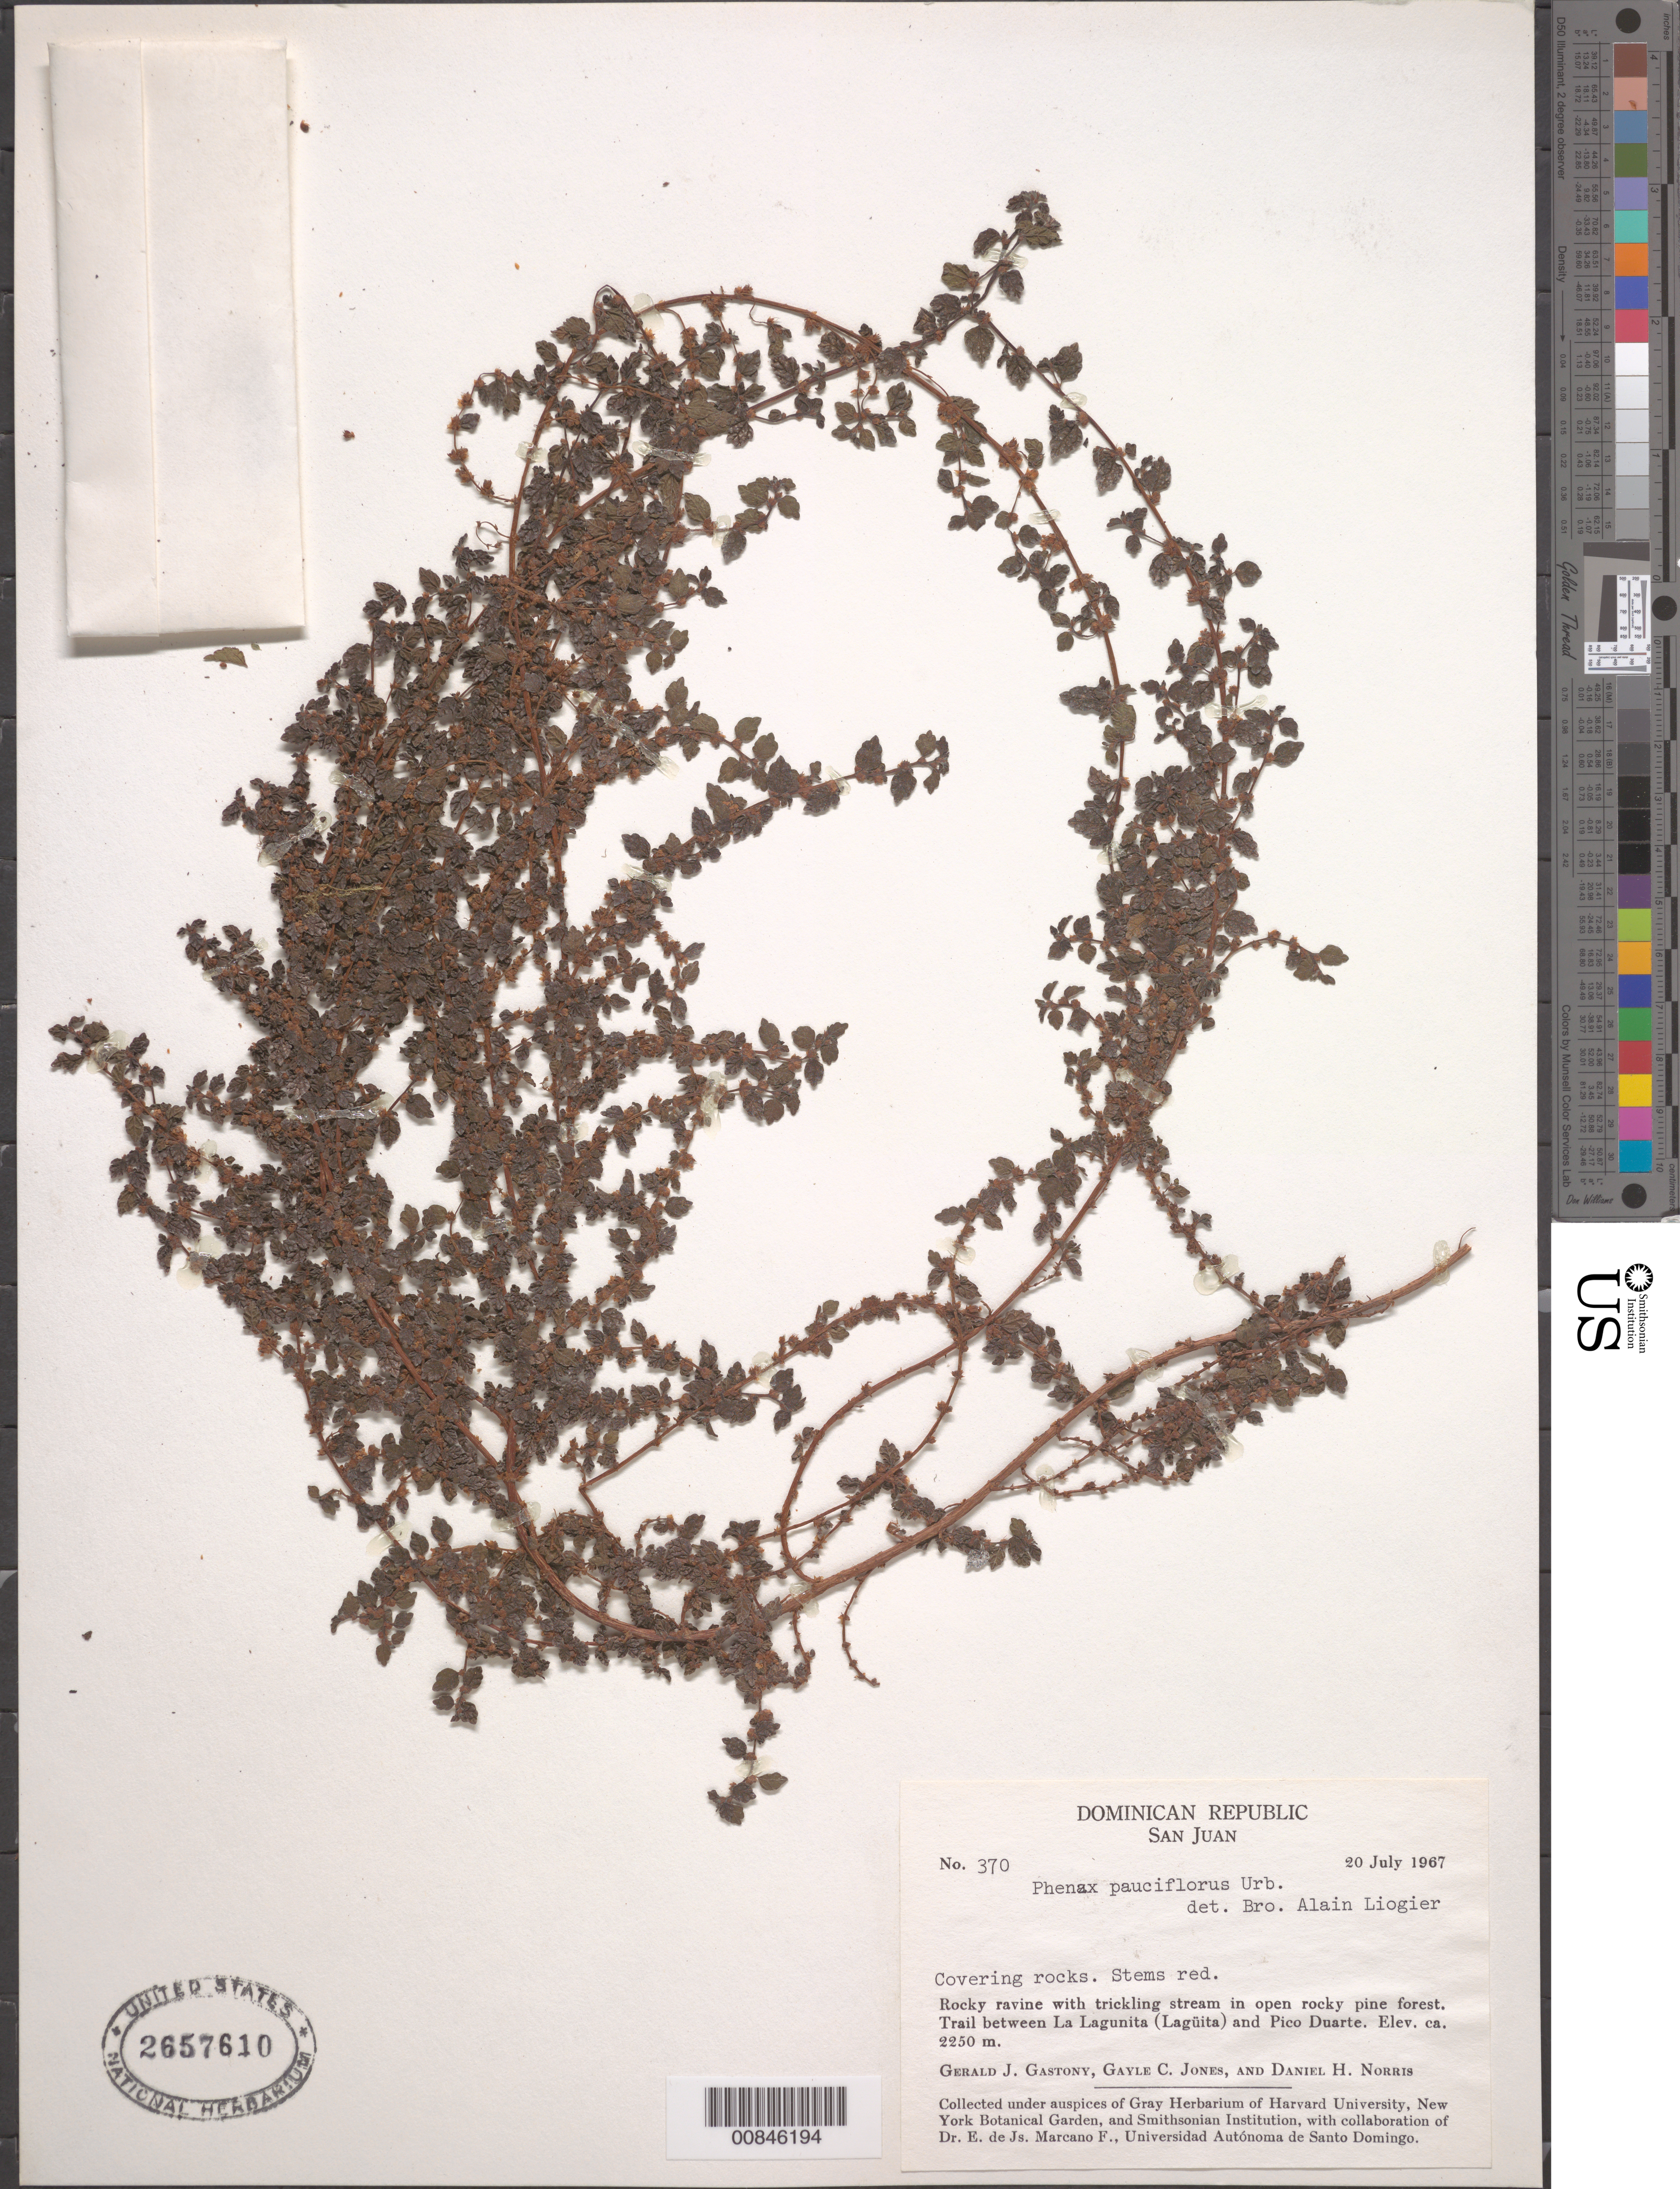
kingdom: Plantae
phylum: Tracheophyta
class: Magnoliopsida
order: Rosales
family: Urticaceae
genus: Phenax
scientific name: Phenax pauciflorus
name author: Urb.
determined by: Liogier, Alain H.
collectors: G. Gastony, G. C. Jones & D. H. Norris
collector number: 370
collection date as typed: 20 Jul 1967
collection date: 1967-07-20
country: Dominican Republic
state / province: San Juan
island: Hispaniola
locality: Trail between La Lagunita (Lagüita) and Pico Duarte.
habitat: Covering rocks. Rocky ravine with trickling stream in open pine forest.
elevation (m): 2250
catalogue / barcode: US 2657610